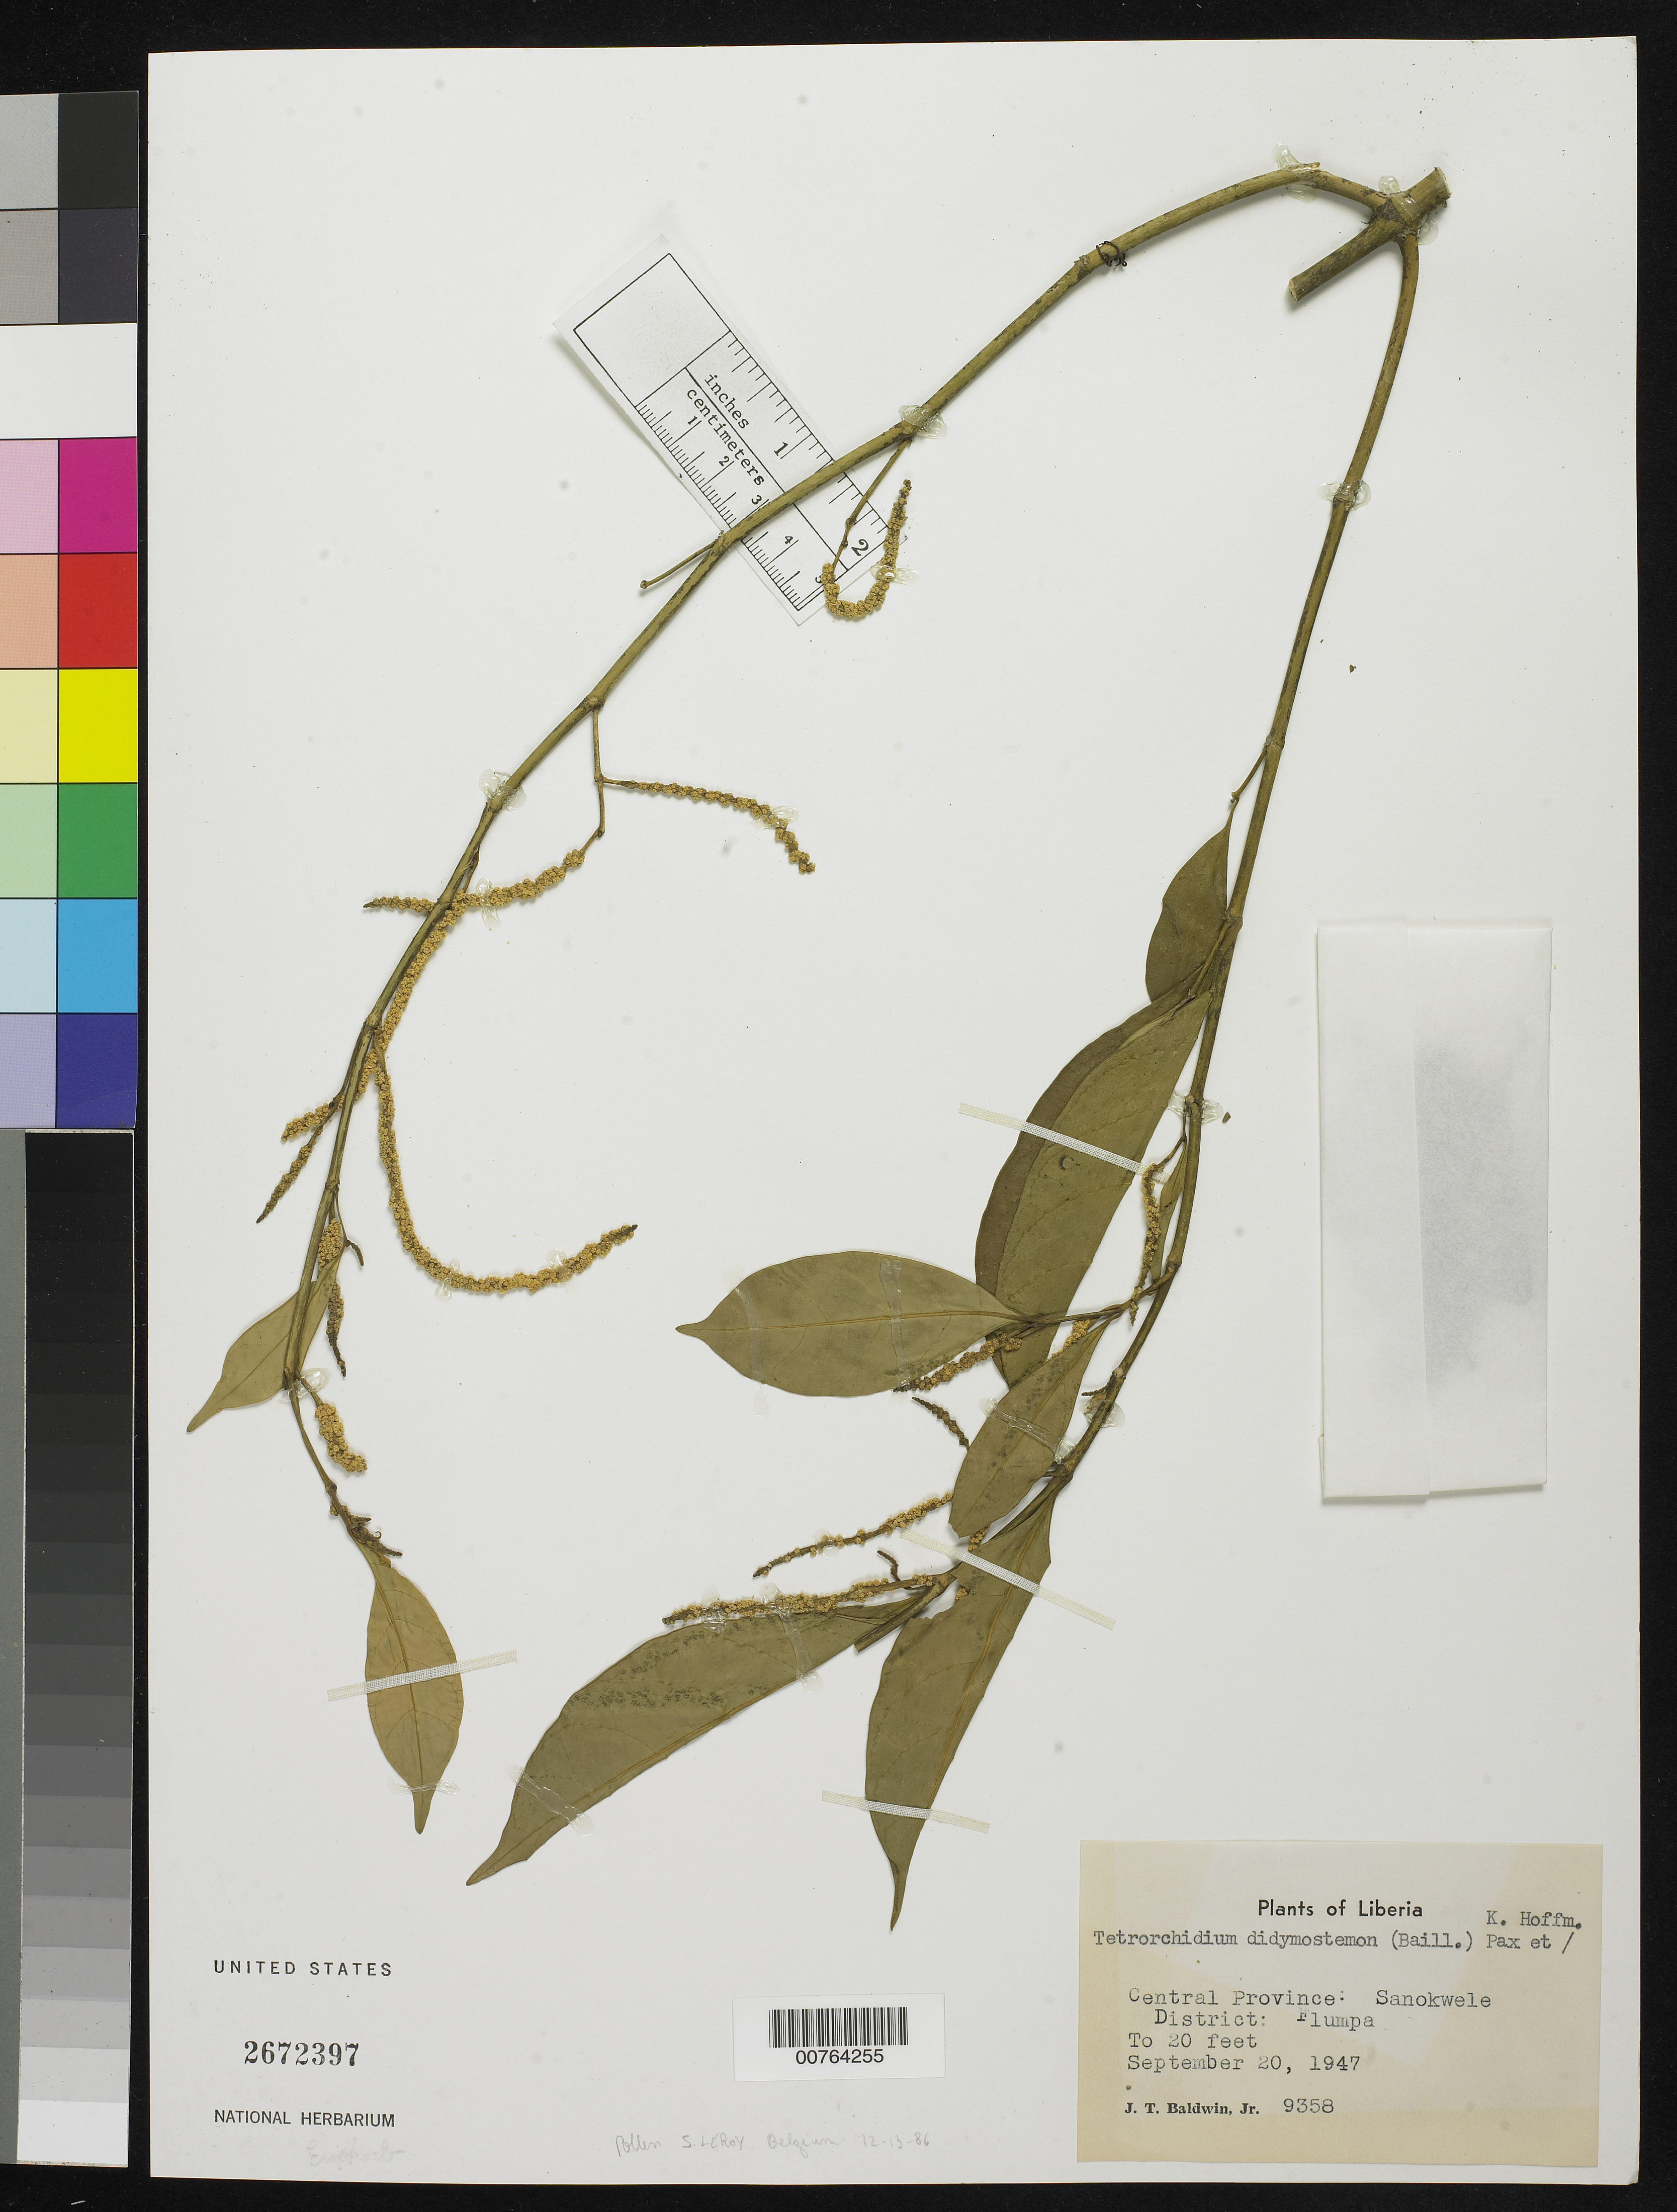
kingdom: Plantae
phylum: Tracheophyta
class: Magnoliopsida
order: Malpighiales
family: Euphorbiaceae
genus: Tetrorchidium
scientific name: Tetrorchidium didymostemon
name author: (Baill.) Pax & K. Hoffm.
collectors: J. T. Baldwin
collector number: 9358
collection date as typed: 20 Sep 1947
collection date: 1947-09-20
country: Liberia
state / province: Nimba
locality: Central Province: Sanokwele District, Flumpa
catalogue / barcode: US 2672397